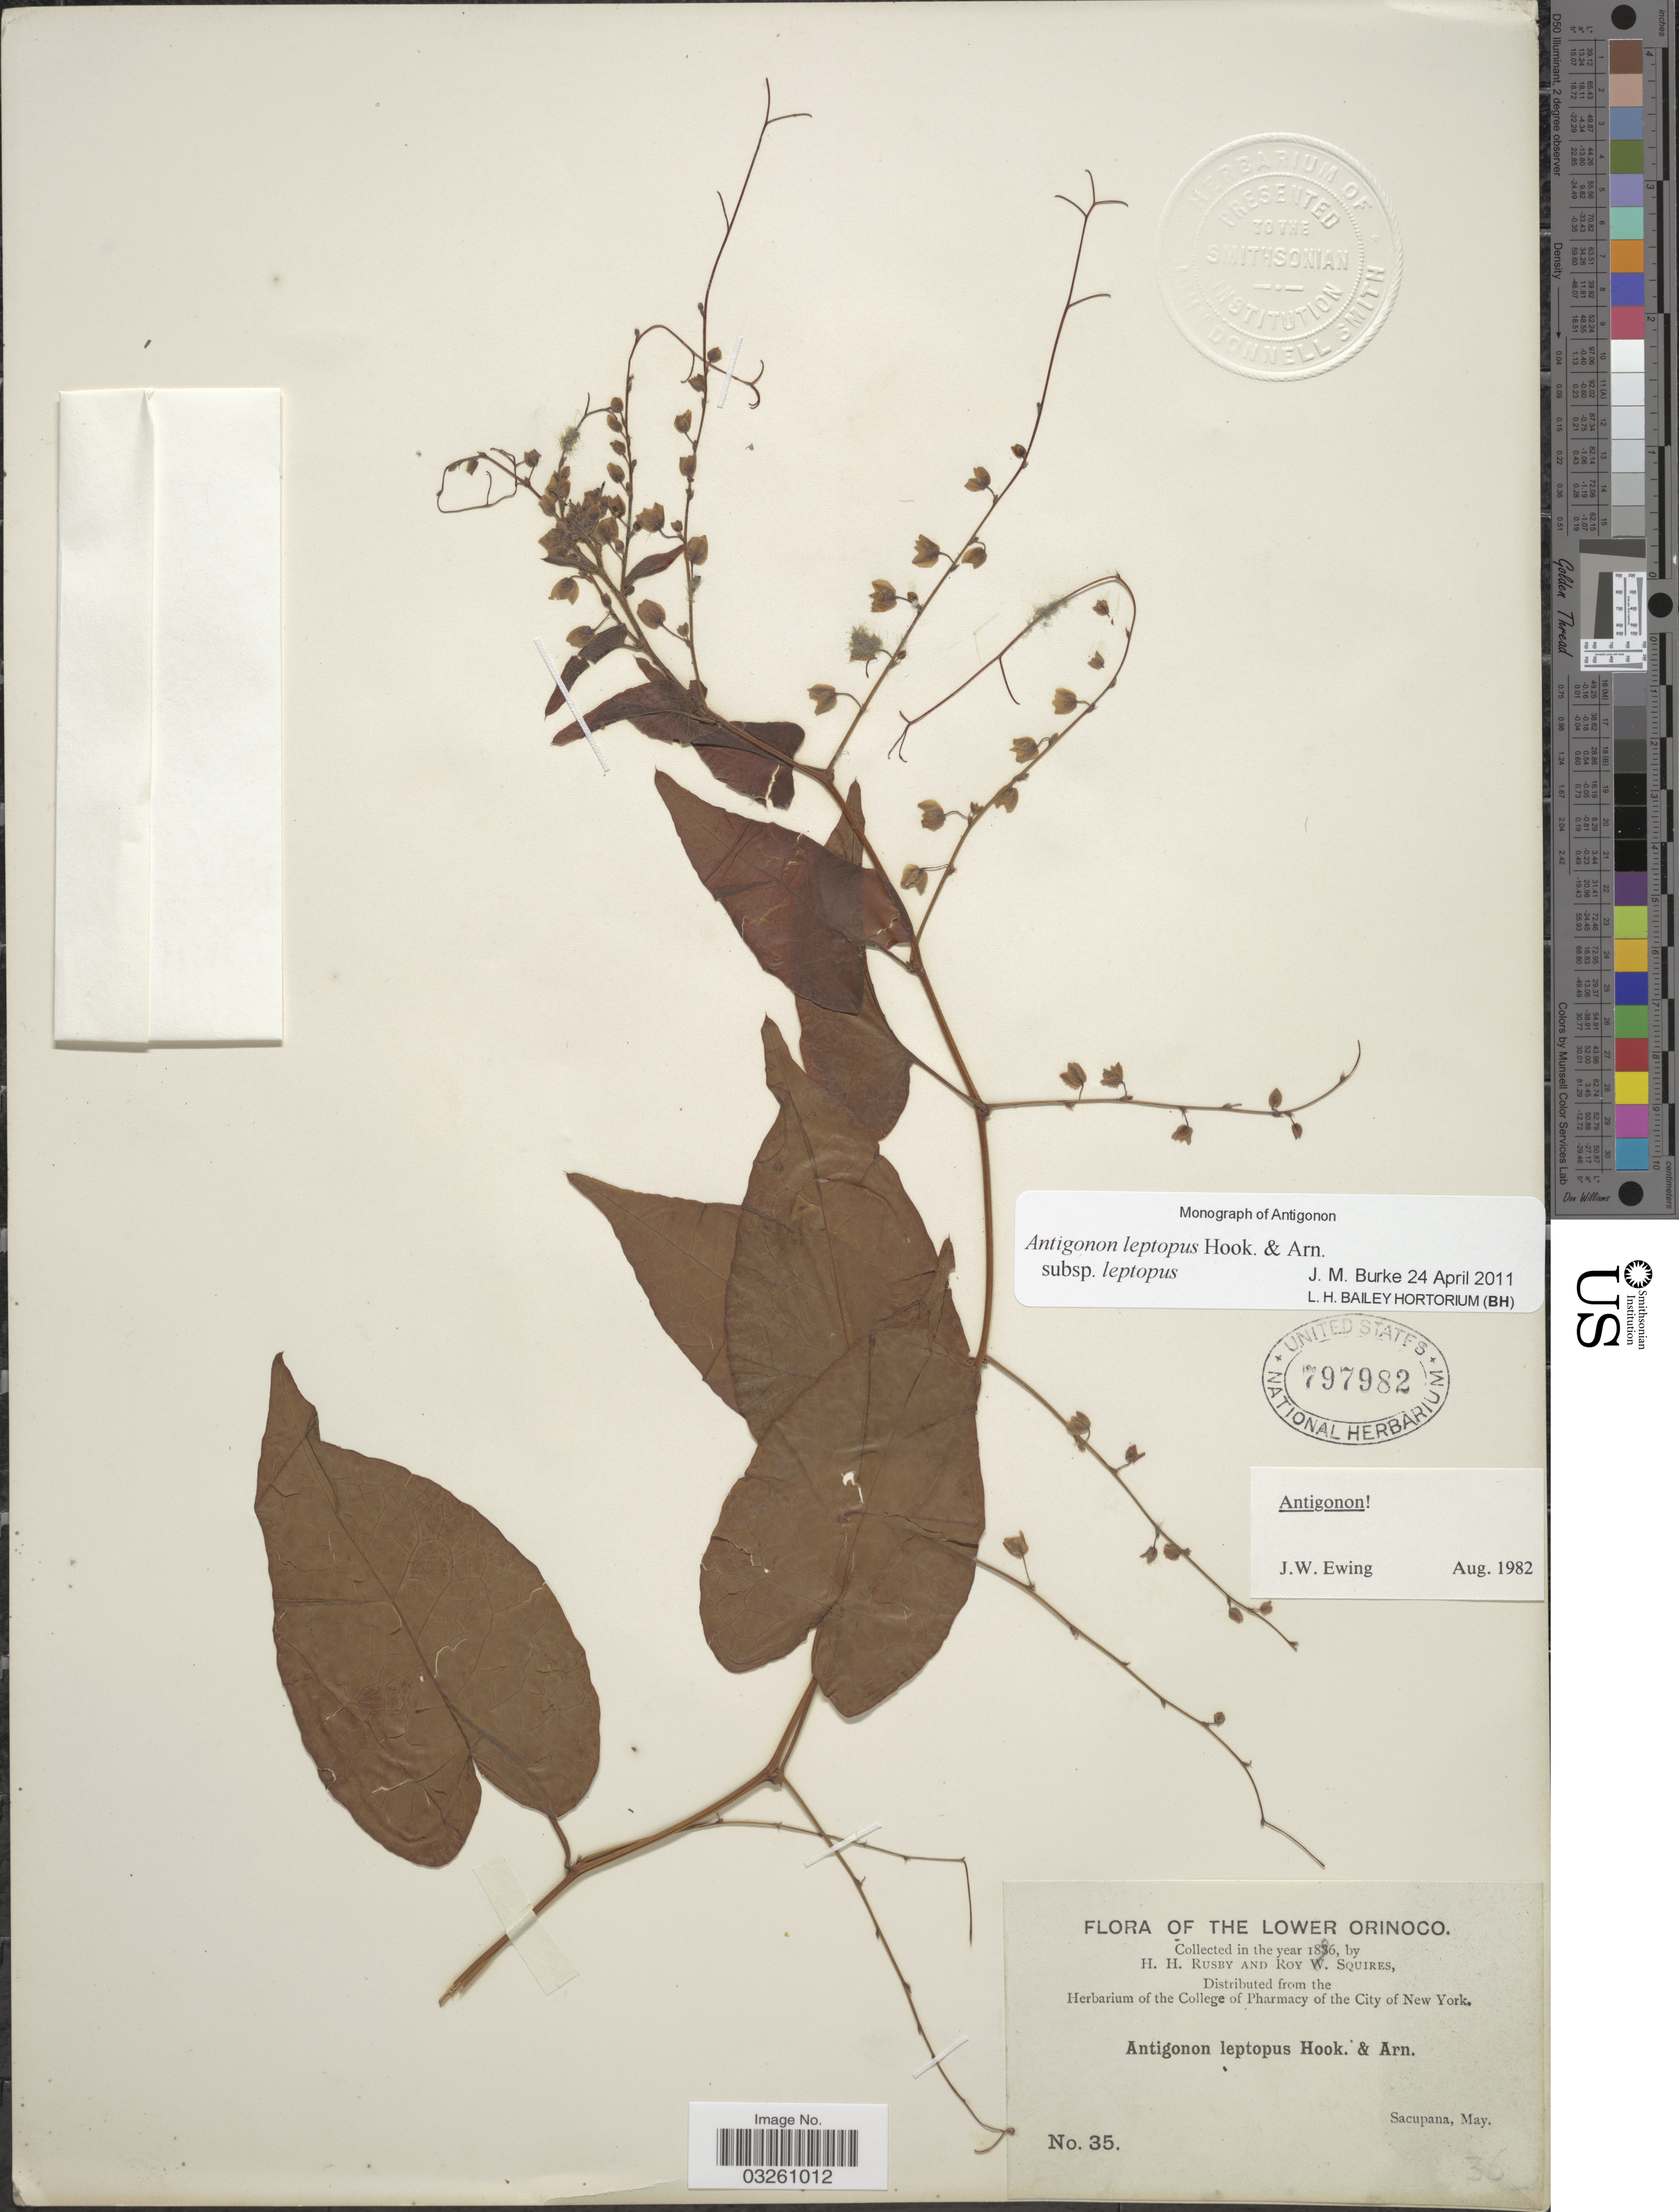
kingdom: Plantae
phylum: Tracheophyta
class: Magnoliopsida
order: Caryophyllales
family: Polygonaceae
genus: Antigonon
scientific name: Antigonon leptopus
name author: Hook. & Arn.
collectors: H. H. Rusby & R. Squires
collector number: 35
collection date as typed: May 1896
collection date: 1896-05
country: Venezuela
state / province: Delta Amacuro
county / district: Antonio Díaz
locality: Lower Orinoco, Sacupana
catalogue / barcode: US 797982